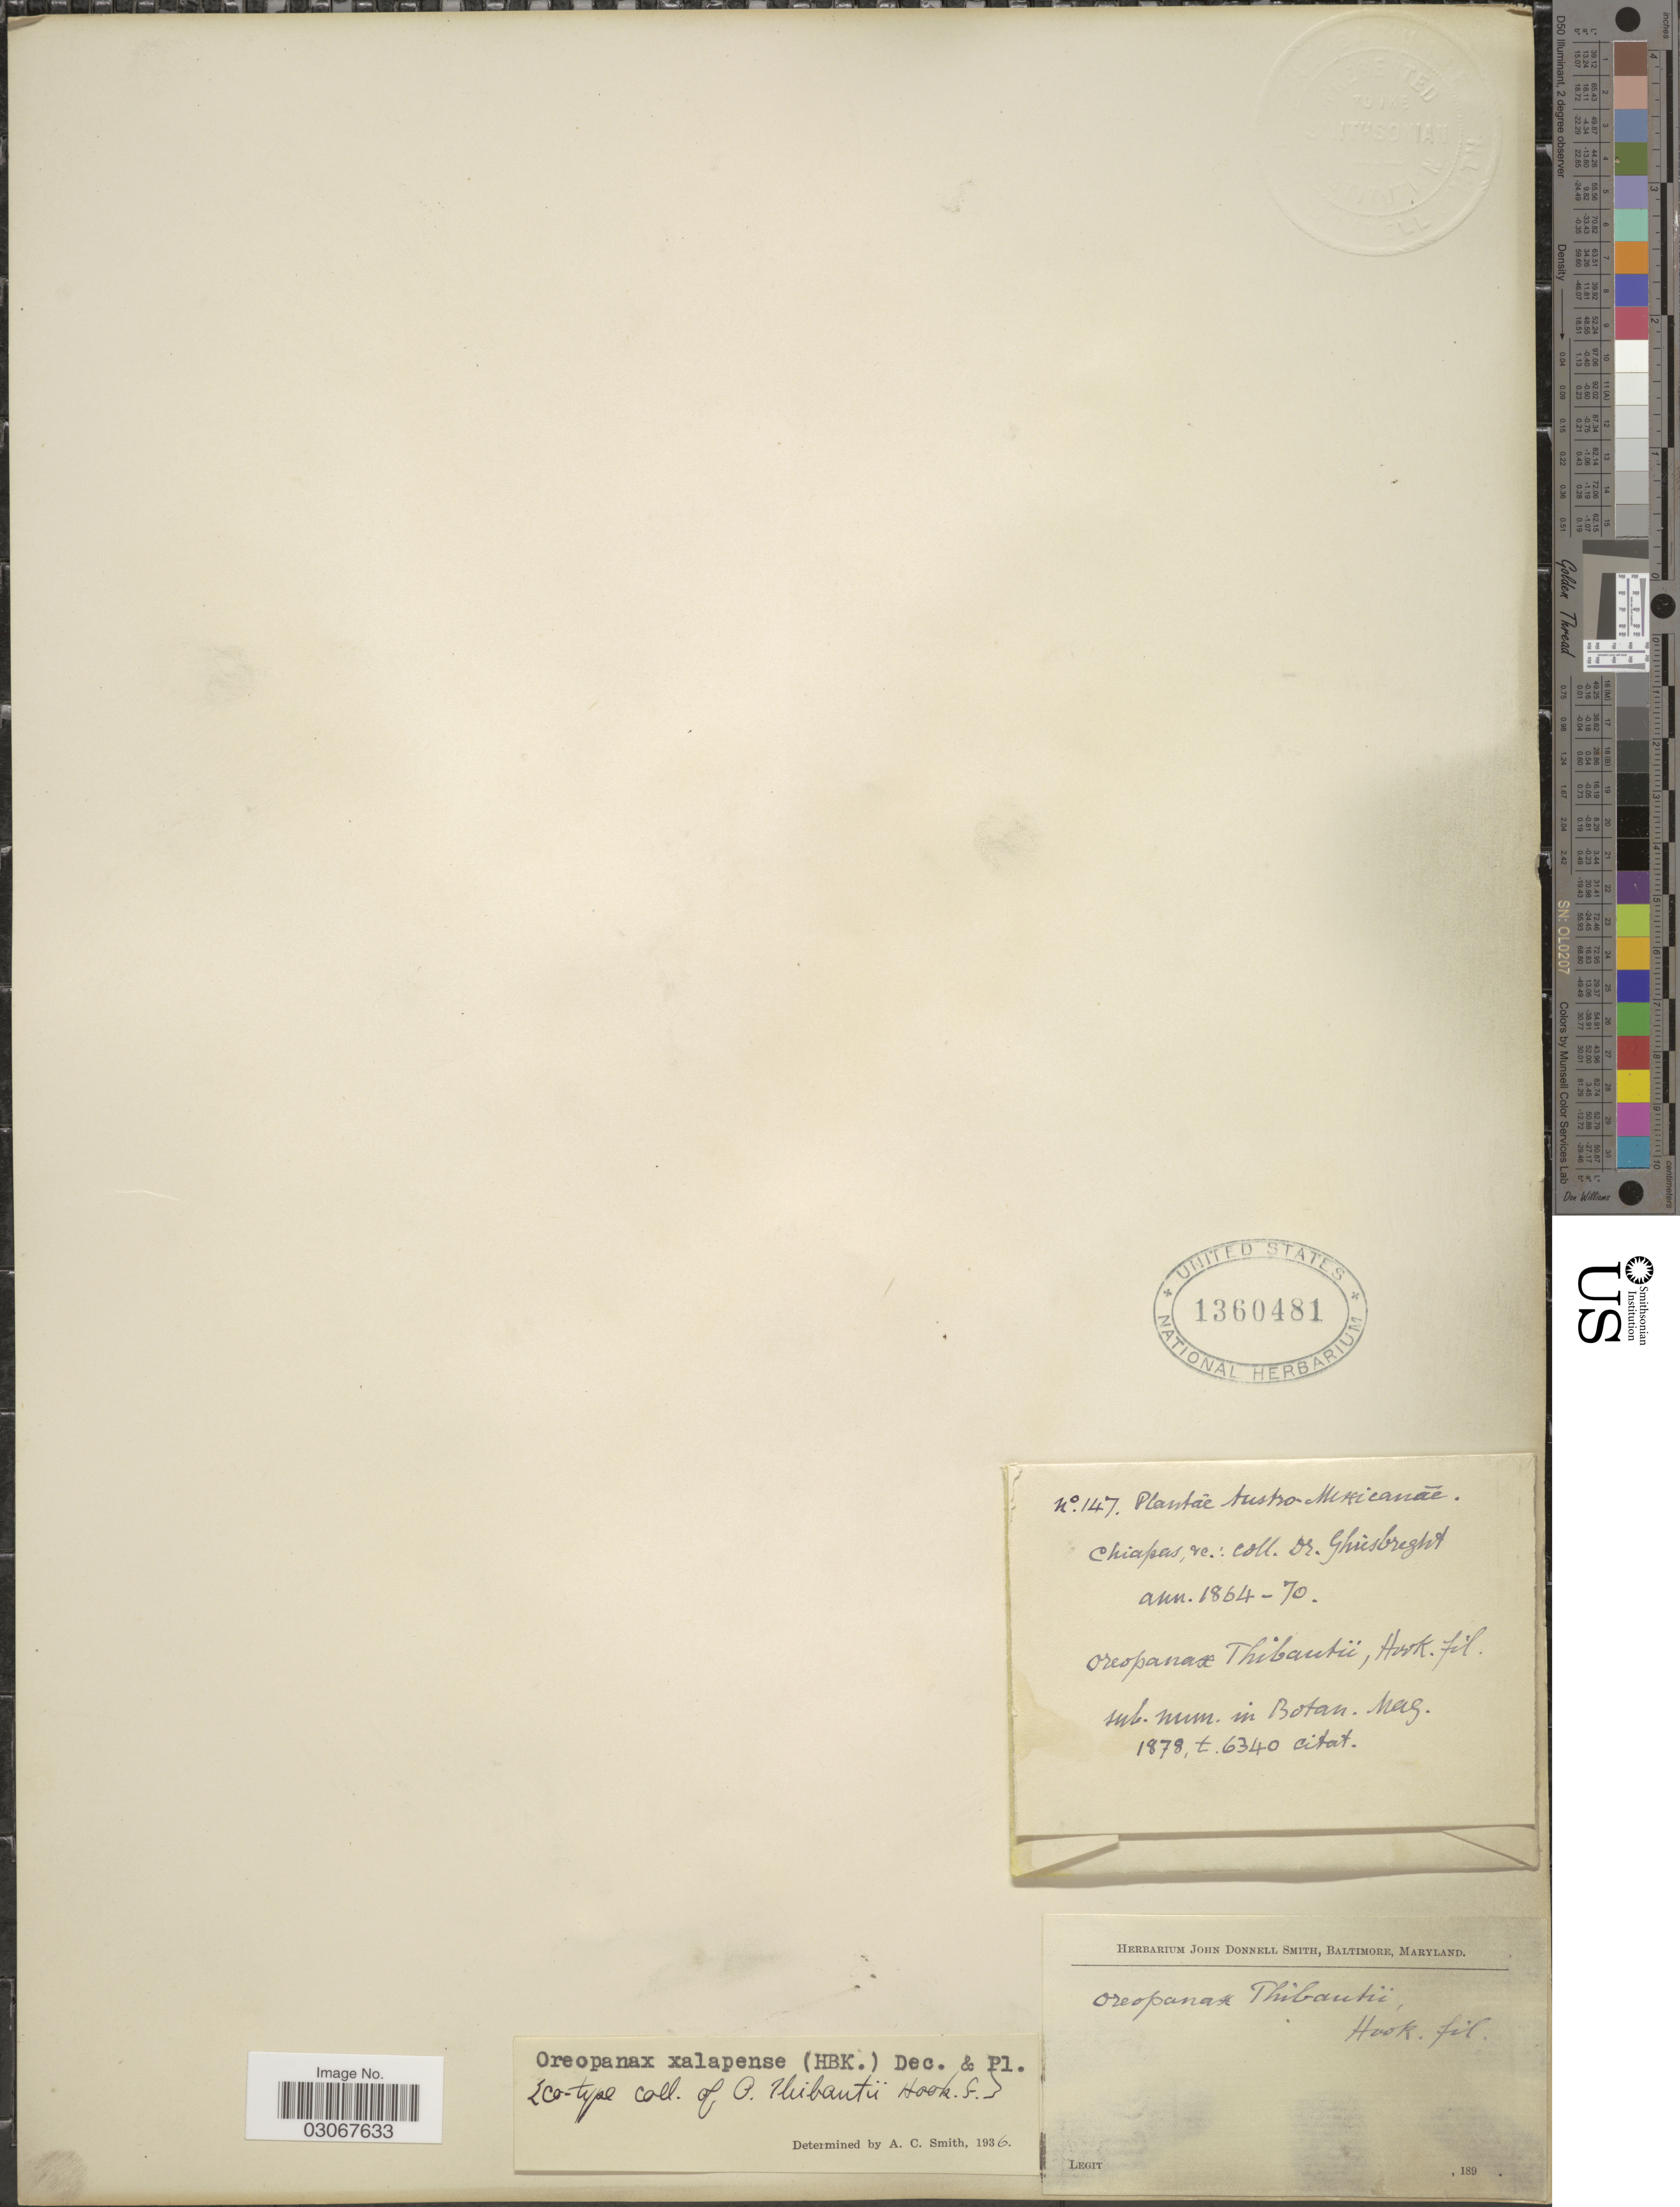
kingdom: Plantae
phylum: Tracheophyta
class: Magnoliopsida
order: Apiales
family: Araliaceae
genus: Oreopanax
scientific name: Oreopanax xalapensis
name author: (Kunth) Decne. & Planch.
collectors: M. Ghiesbreght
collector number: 147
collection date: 1864/1870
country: Mexico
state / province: Chiapas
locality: Chiapas, &c.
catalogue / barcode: US 1360481